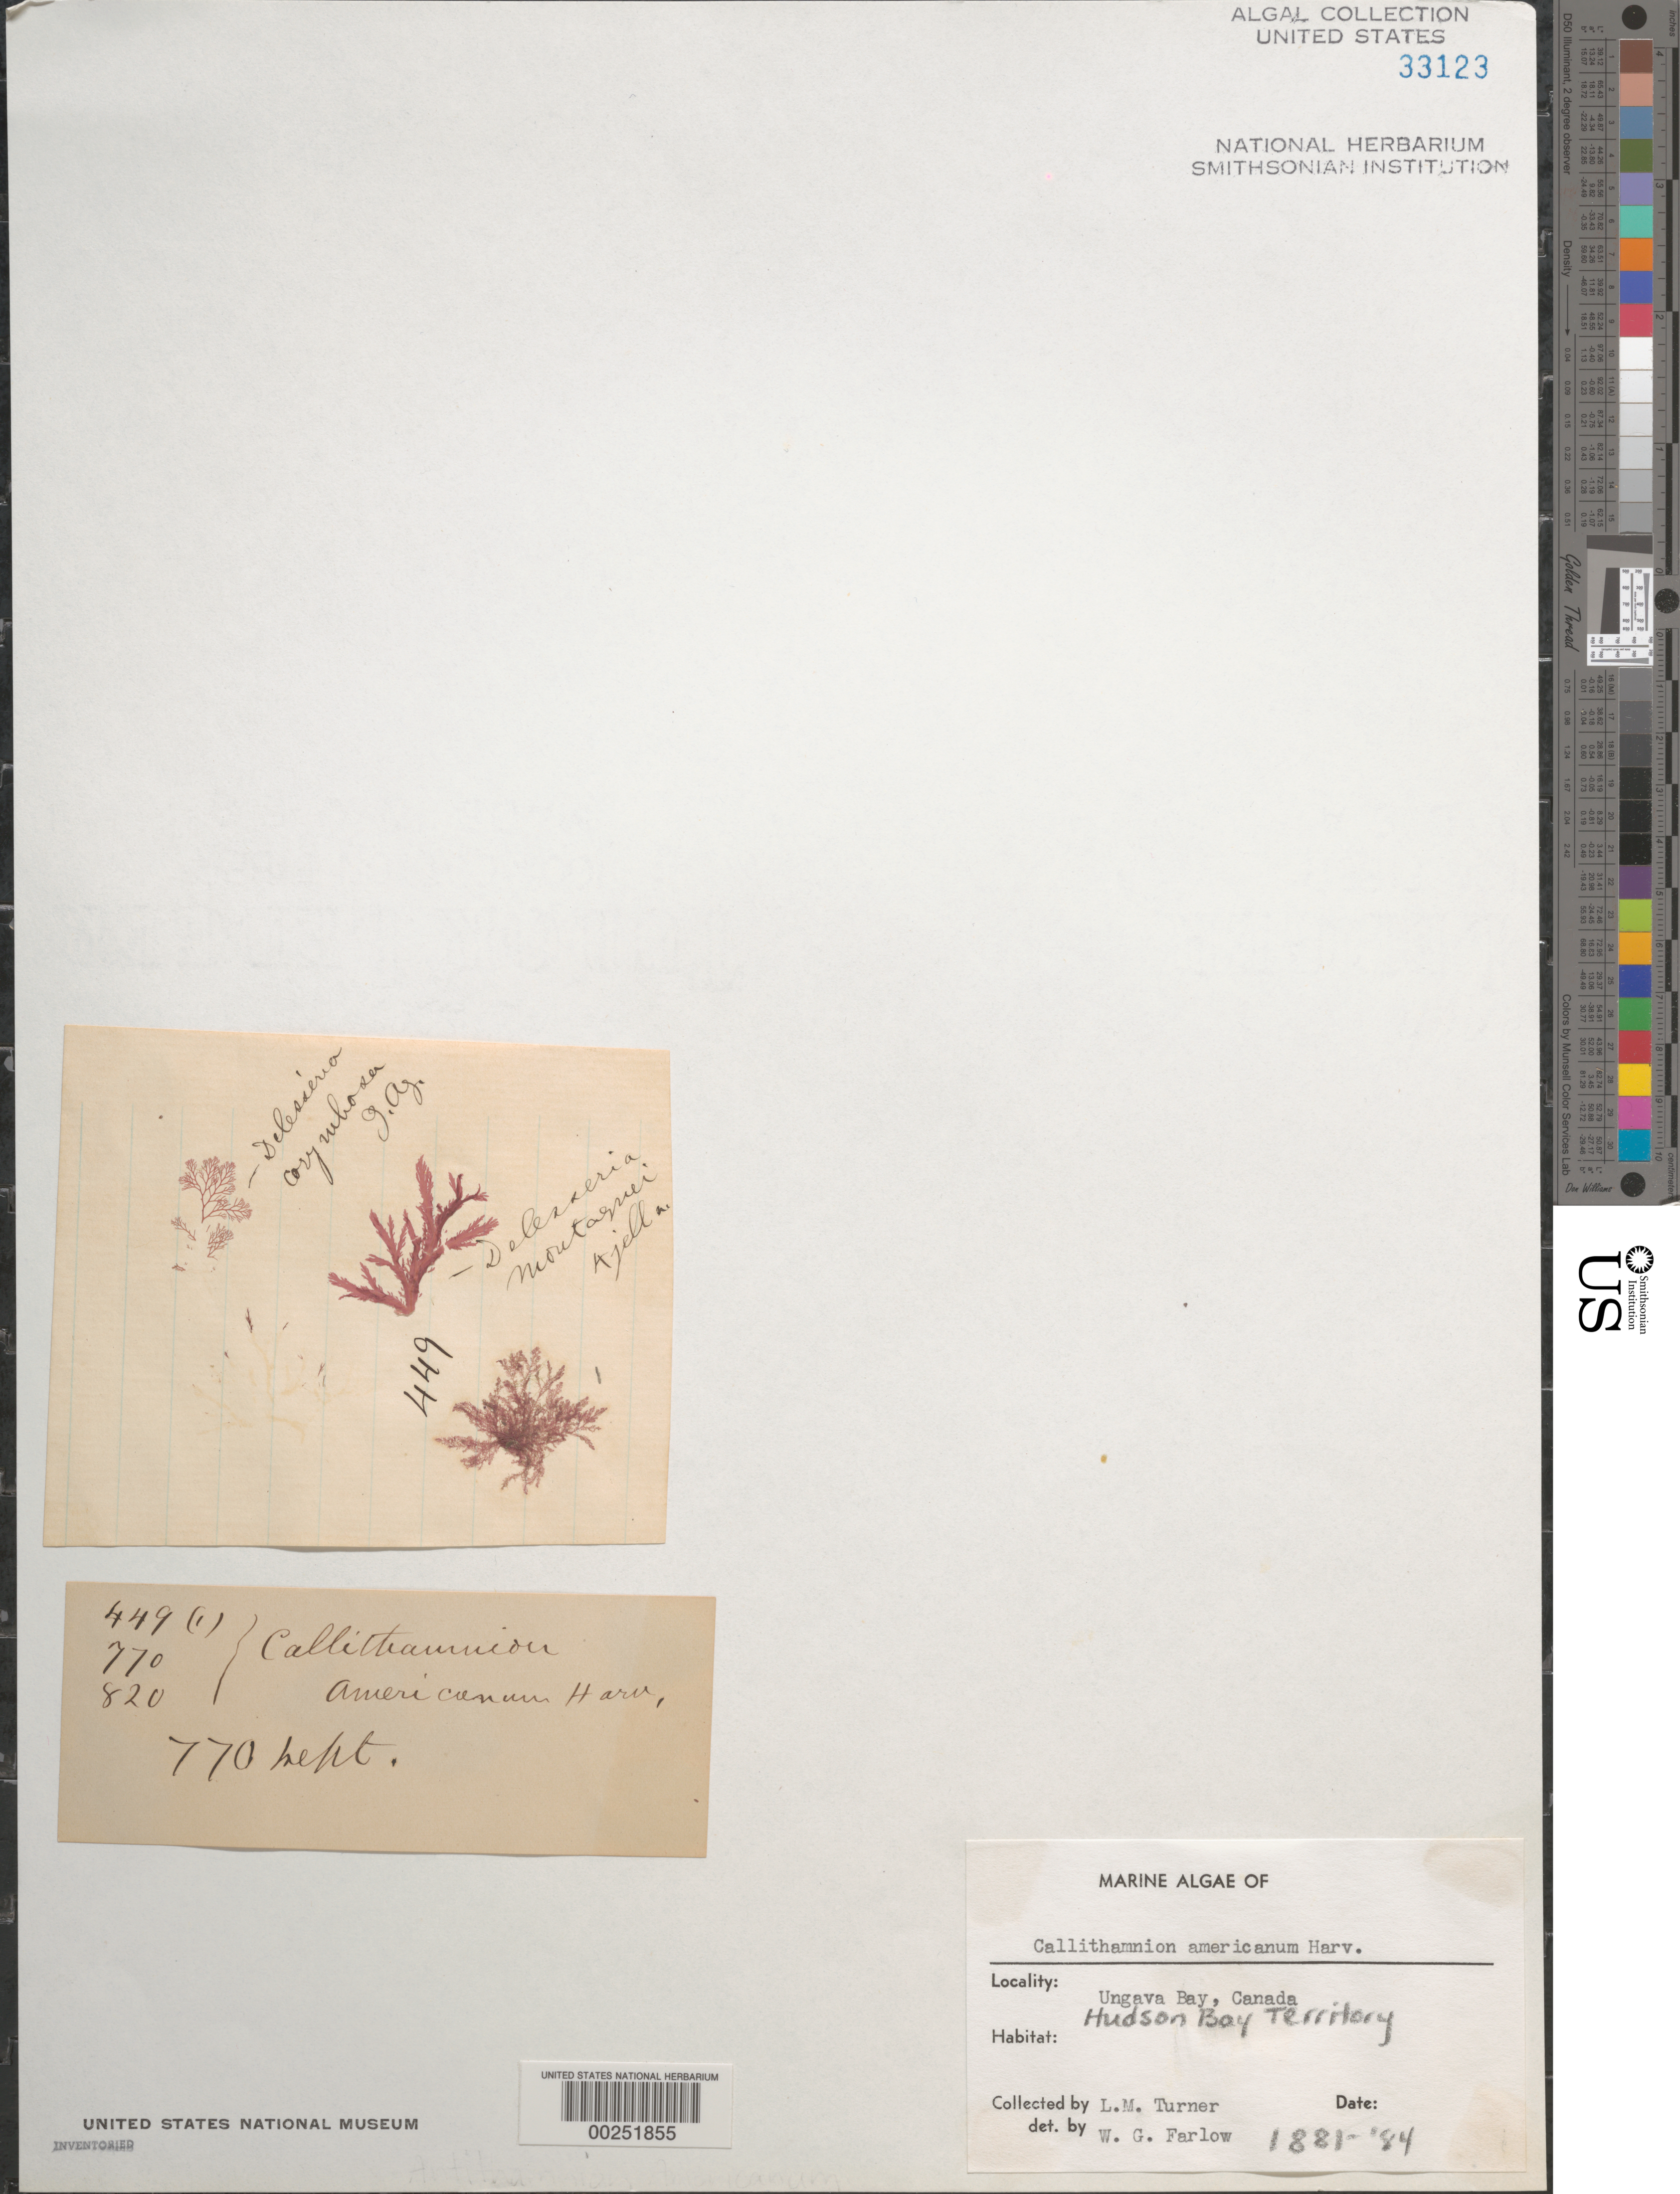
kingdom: Plantae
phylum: Rhodophyta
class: Florideophyceae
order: Ceramiales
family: Ceramiaceae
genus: Scagelia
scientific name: Scagelia americana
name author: (Harv.) A. Athanasiadis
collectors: L. M. Turner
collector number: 449 & 770 & 820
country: Canada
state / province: Quebec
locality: Ungava Bay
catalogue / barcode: US 33123